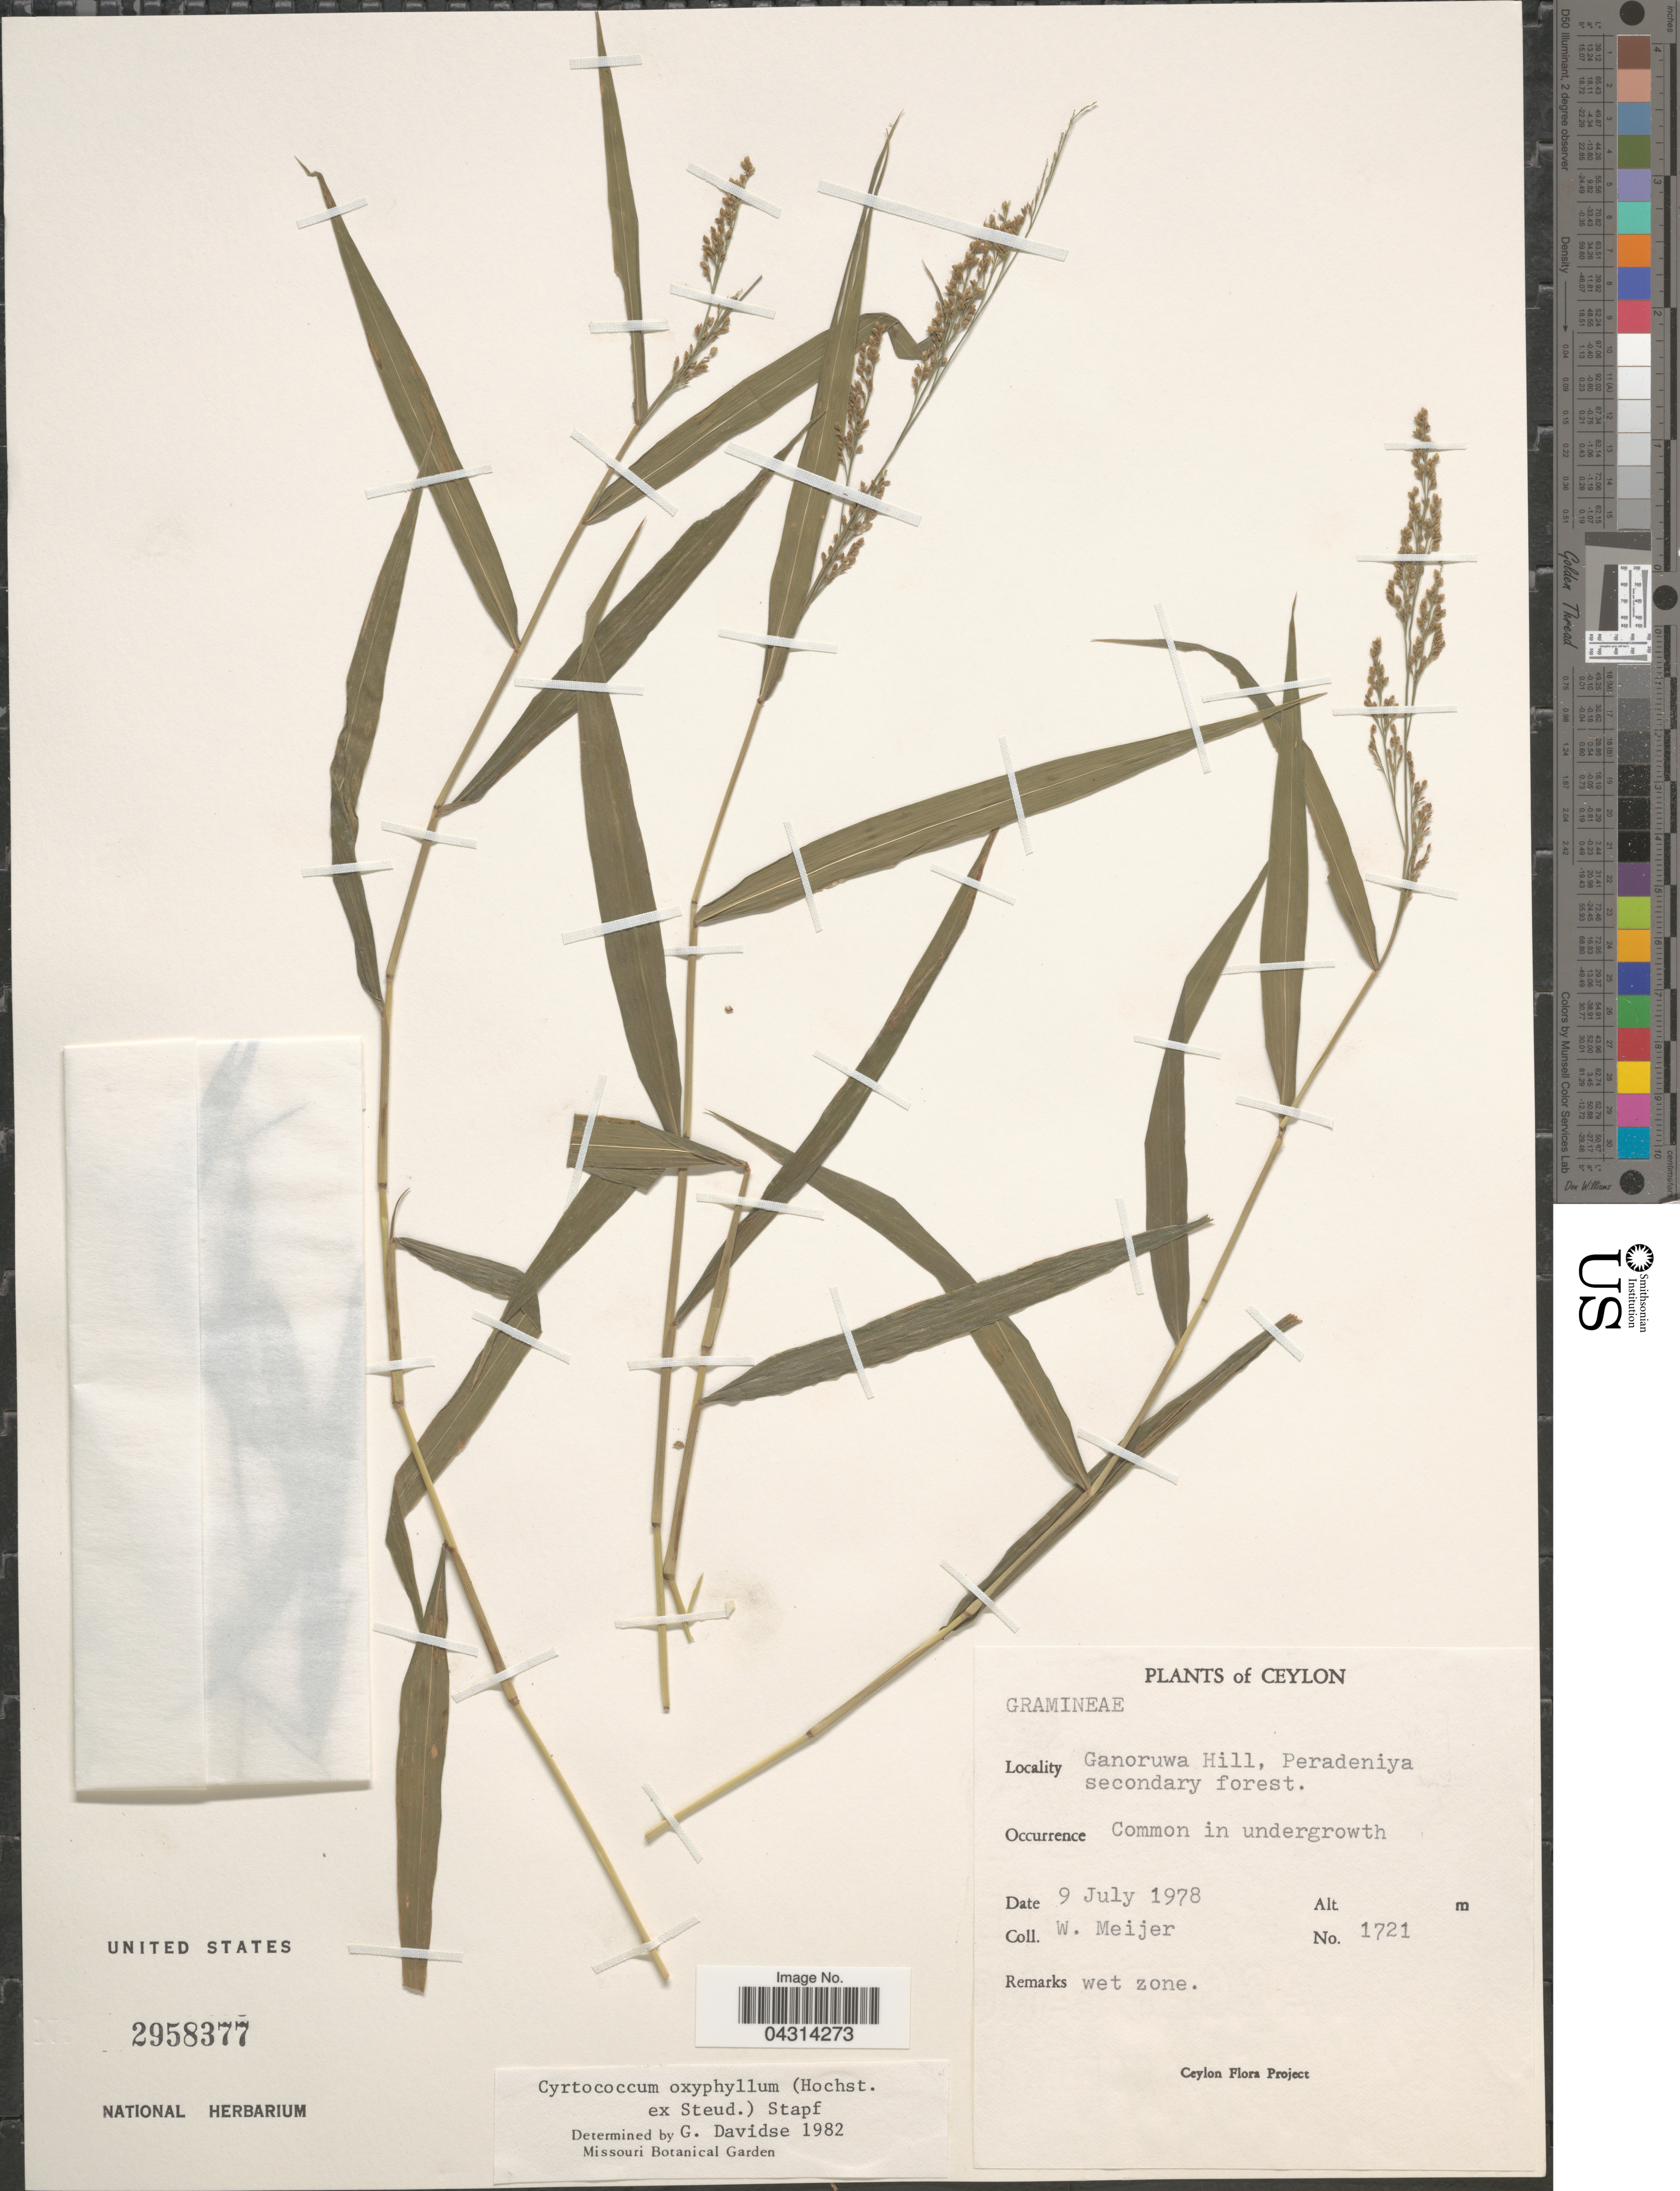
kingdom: Plantae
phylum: Tracheophyta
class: Liliopsida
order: Poales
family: Poaceae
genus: Cyrtococcum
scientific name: Cyrtococcum oxyphyllum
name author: (Steud.) Stapf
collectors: W. Meijer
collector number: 1721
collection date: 1978-07-09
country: Sri Lanka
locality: Ceylon. Ganoruwa Hill, Peradeniya secondary forest.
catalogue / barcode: US 2958377